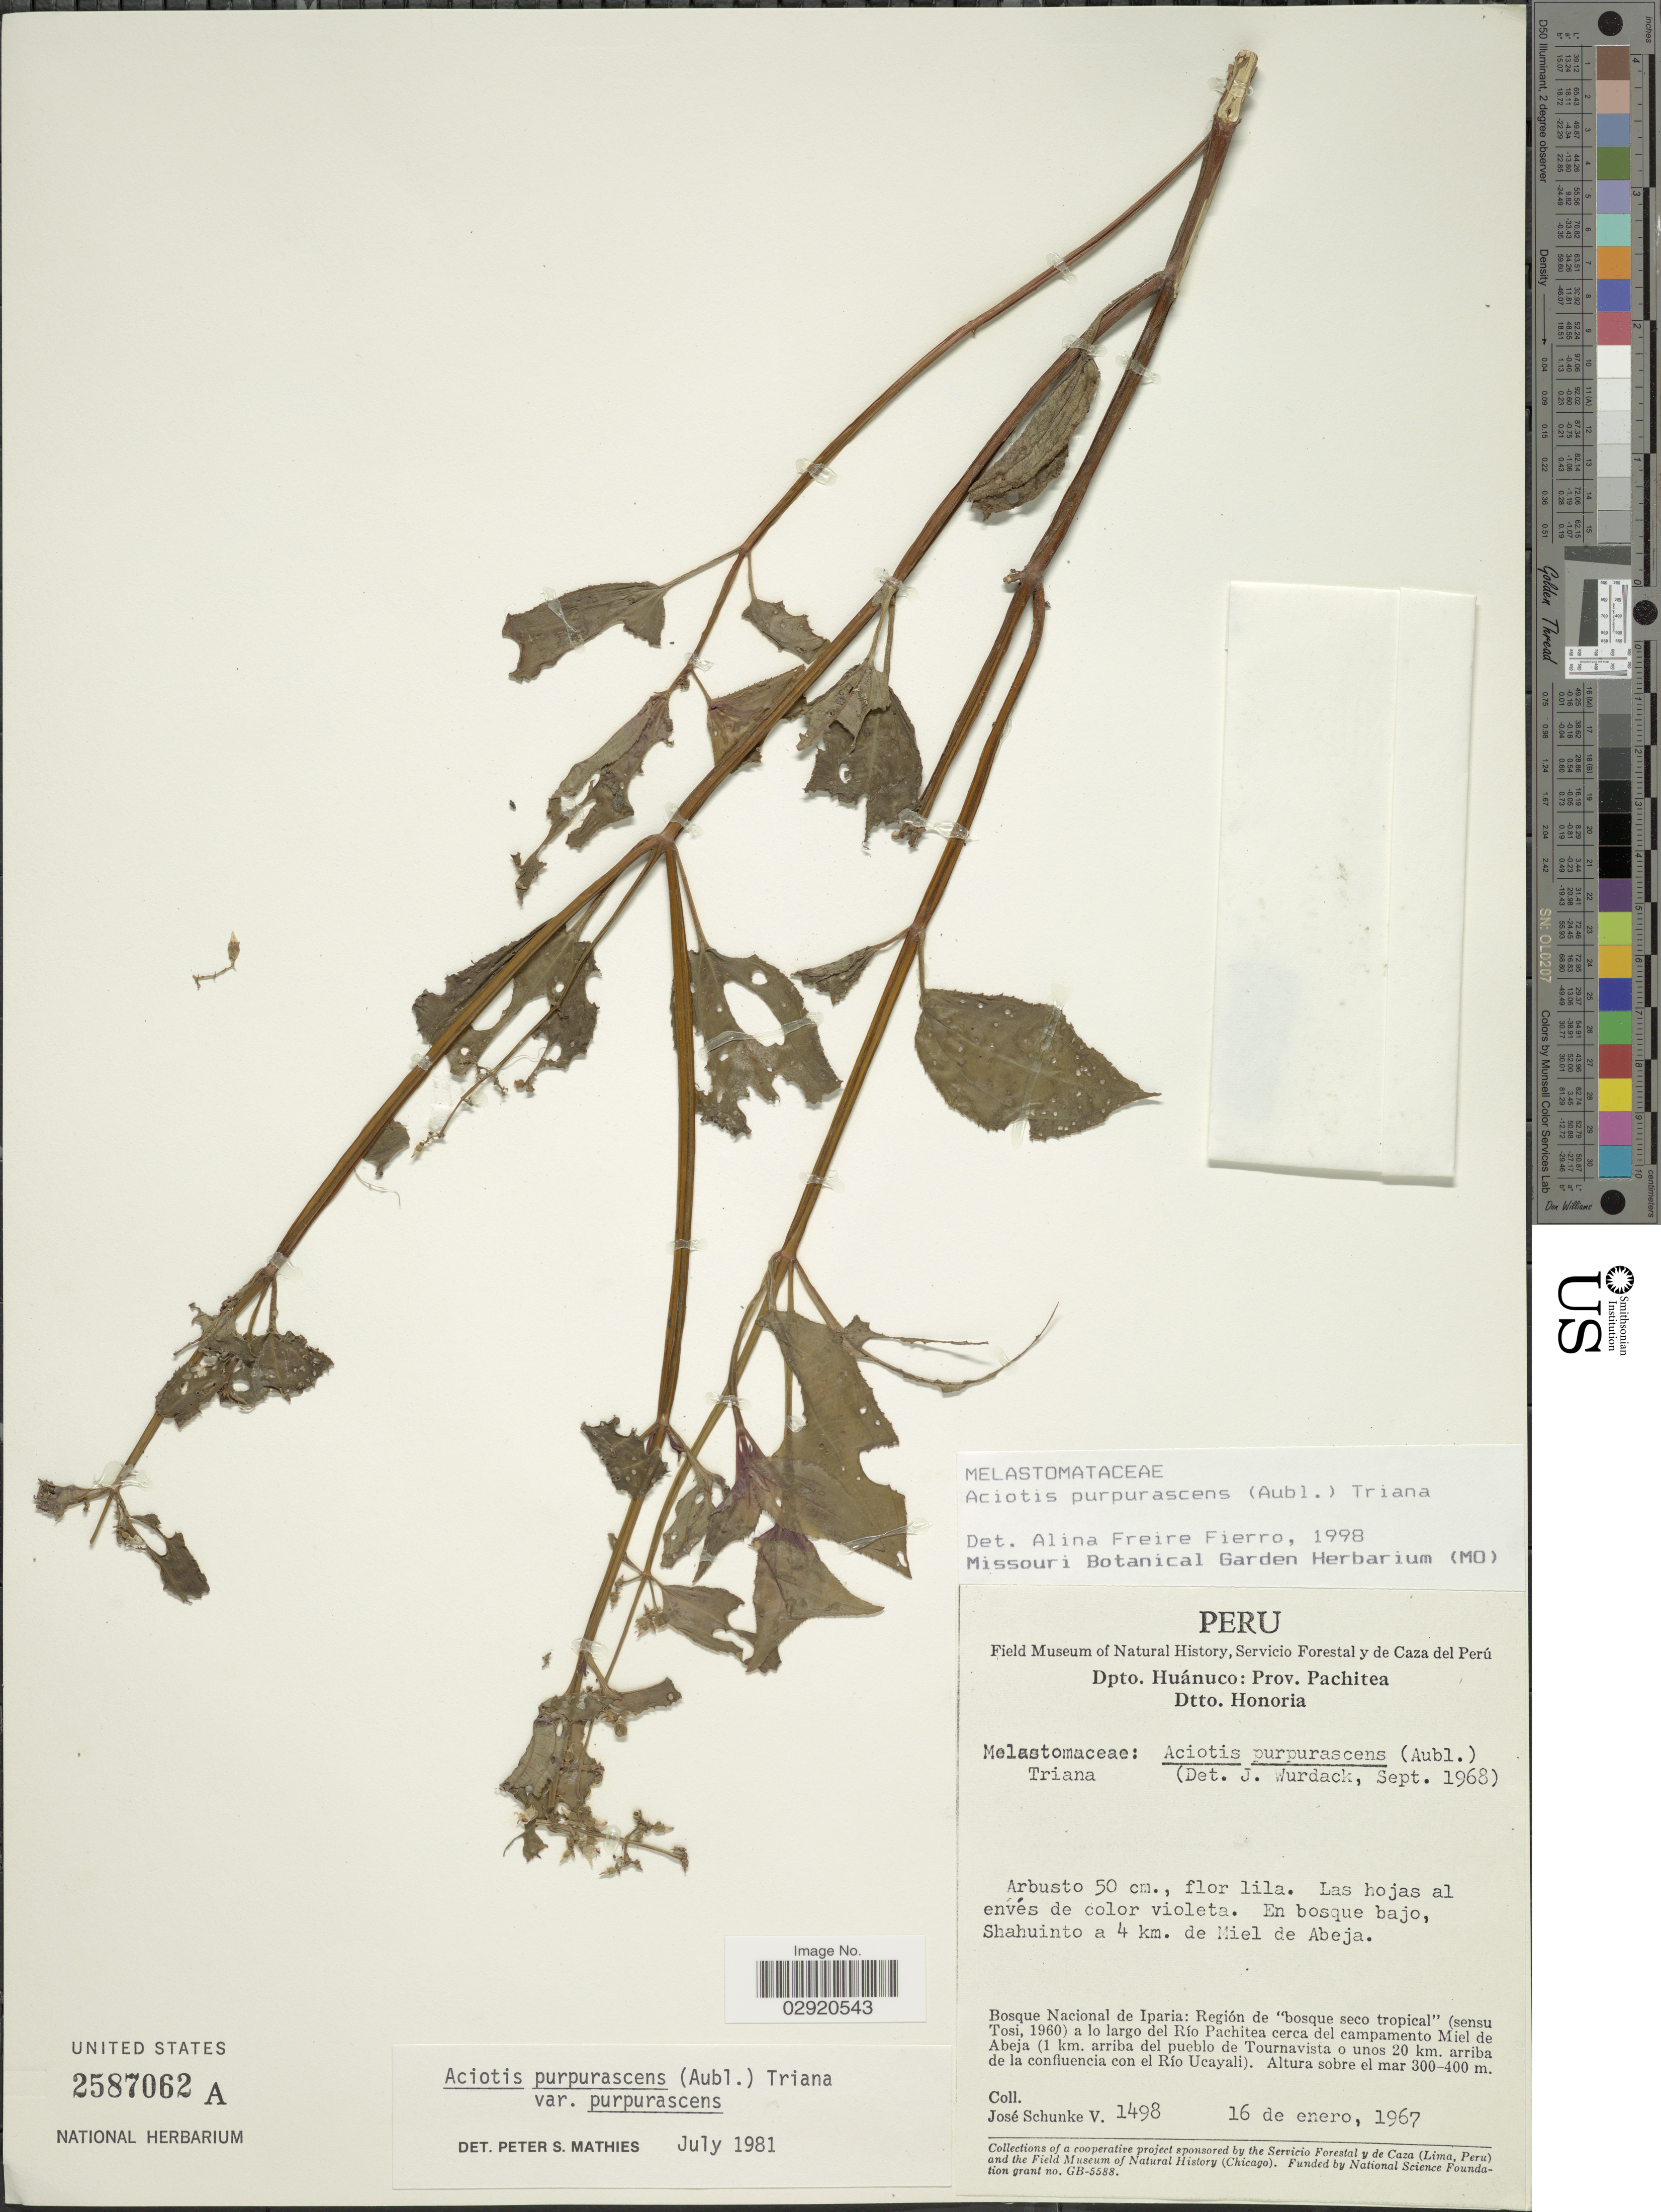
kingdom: Plantae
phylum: Tracheophyta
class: Magnoliopsida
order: Myrtales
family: Melastomataceae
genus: Aciotis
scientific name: Aciotis purpurascens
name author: (Aubl.) Triana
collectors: J. Schunke Vigo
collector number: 1498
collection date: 1967-01-16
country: Peru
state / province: Huánuco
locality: Dpto. Huánuco: Prov. Pachitea. Dtto. Honoria. Shahuinto a 4 km. de Miel de Abeja. Bosque Nacional de Iparia: Región de "bosque seco tropical" a lo largo del Río Pachitea cerca del campamento Miel de Abeja (1 km. arriba del pueblo de Tournavista o unos 20 km. arriba de la confluencia con el Río Ucayali).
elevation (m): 300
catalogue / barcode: US 2587062A